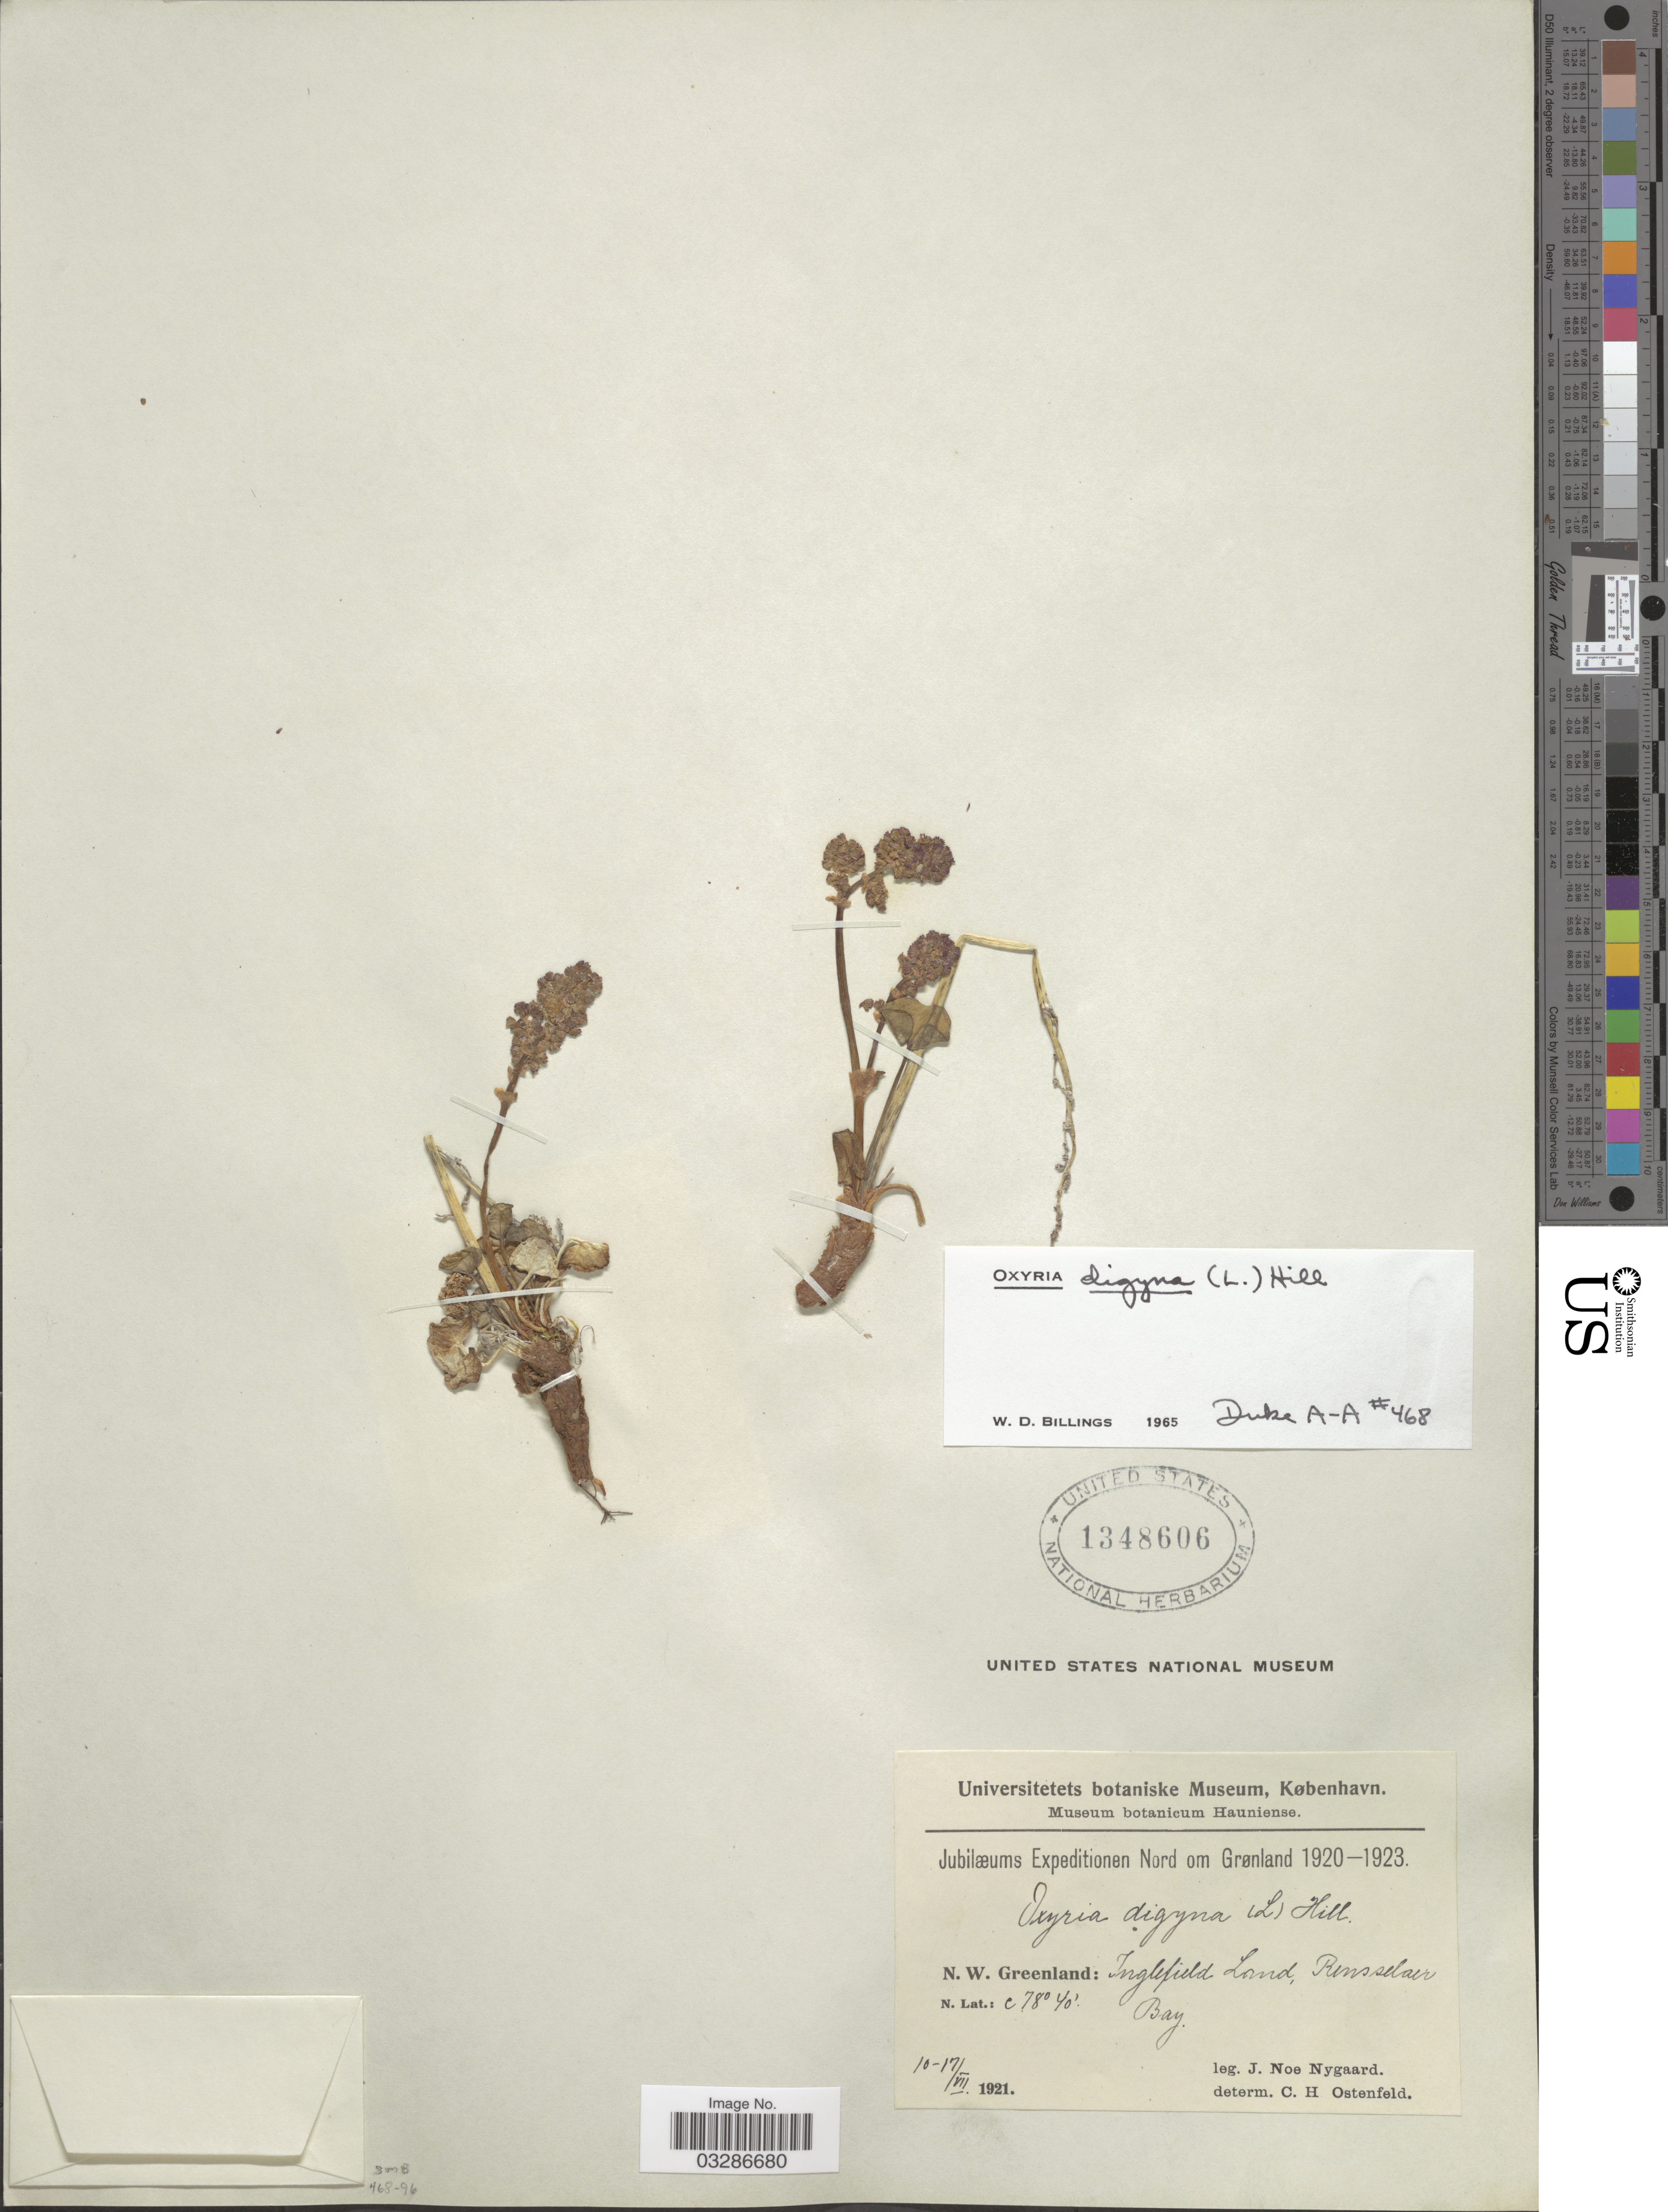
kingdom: Plantae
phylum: Tracheophyta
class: Magnoliopsida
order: Caryophyllales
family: Polygonaceae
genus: Oxyria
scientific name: Oxyria digyna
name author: (L.) Hill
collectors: J. Nygaard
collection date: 1921-07-10/1921-07-17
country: Greenland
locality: Nord om Grønland. N.W. Greenland: Inglefield Land, Rensselaer Bay.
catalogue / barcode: US 1348606